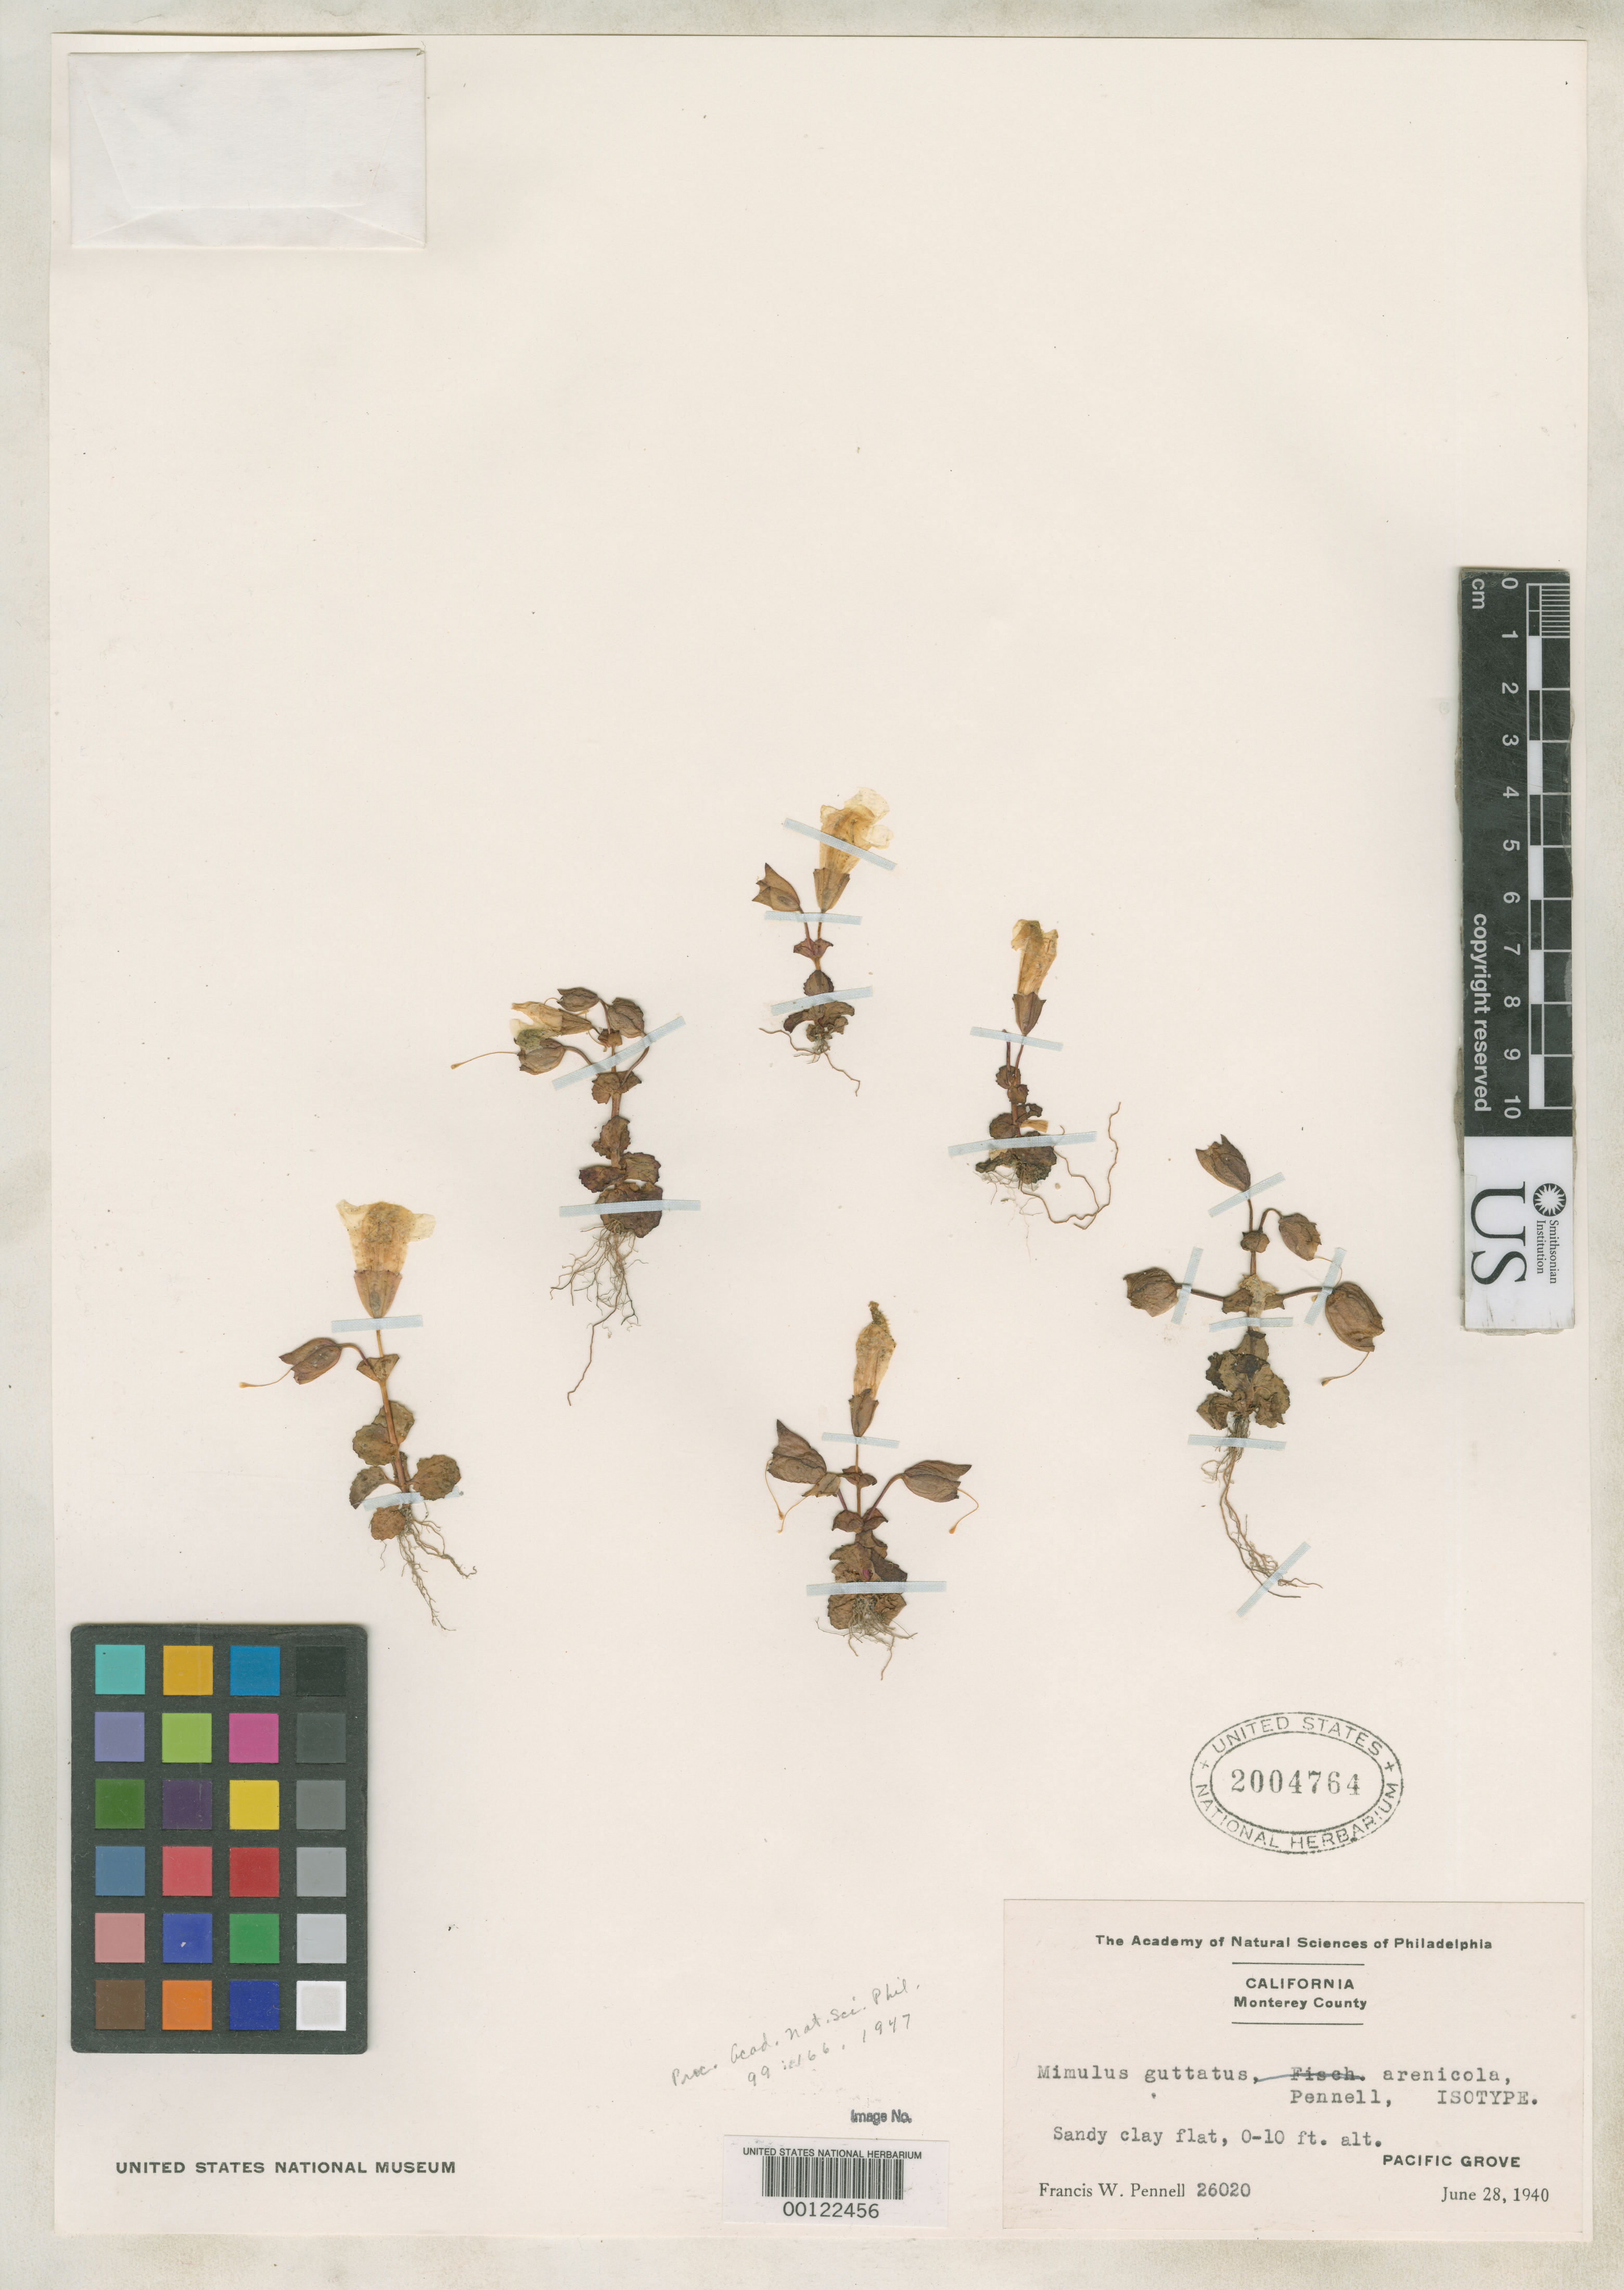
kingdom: Plantae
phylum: Tracheophyta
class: Magnoliopsida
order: Lamiales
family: Phrymaceae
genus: Mimulus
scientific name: Mimulus guttatus subsp. arenicola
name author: Pennell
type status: Isotype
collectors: F. W. Pennell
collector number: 26020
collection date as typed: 28 Jun 1940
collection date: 1940-06-28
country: United States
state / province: California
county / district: Monterey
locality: Pacific Grove.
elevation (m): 0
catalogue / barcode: US 2004764